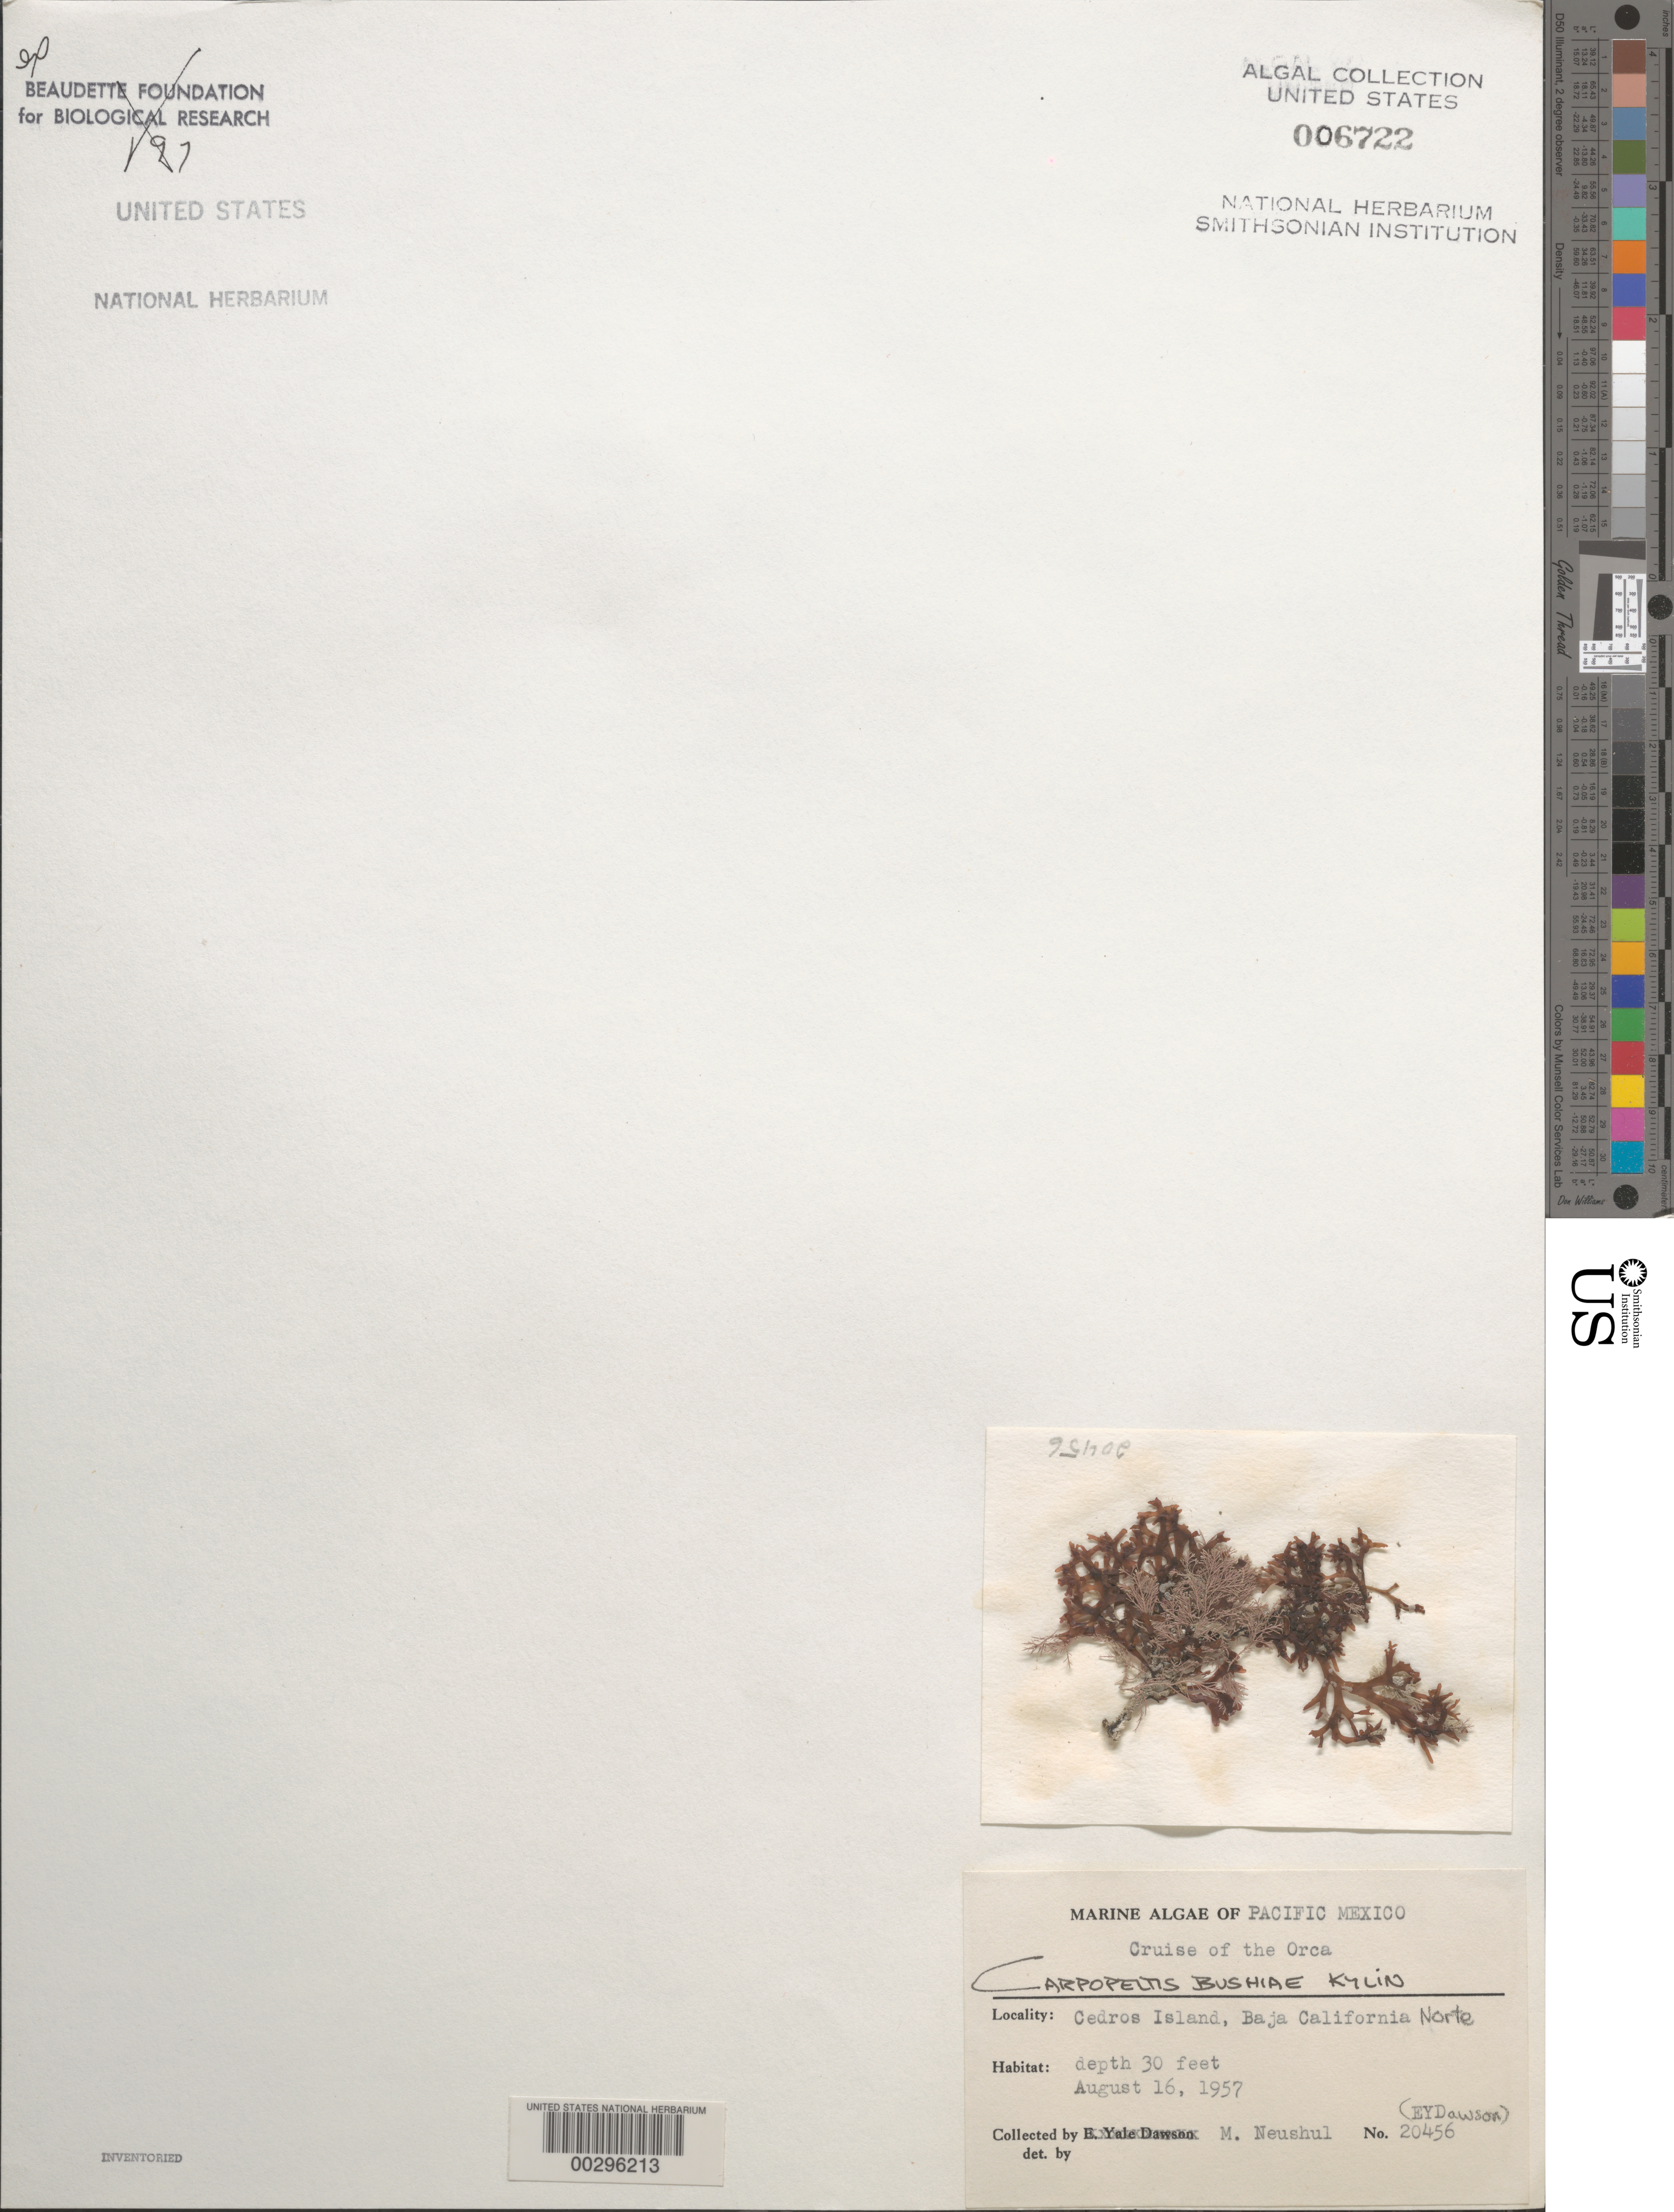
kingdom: Plantae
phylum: Rhodophyta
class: Florideophyceae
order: Halymeniales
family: Halymeniaceae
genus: Carpopeltis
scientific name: Carpopeltis bushiae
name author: (Farl.) Kylin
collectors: M. Neushul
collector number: EYD 20456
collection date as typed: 16 Aug 1957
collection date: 1957-08-16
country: Mexico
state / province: Baja California Norte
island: Isla Cedros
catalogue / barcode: US 6722